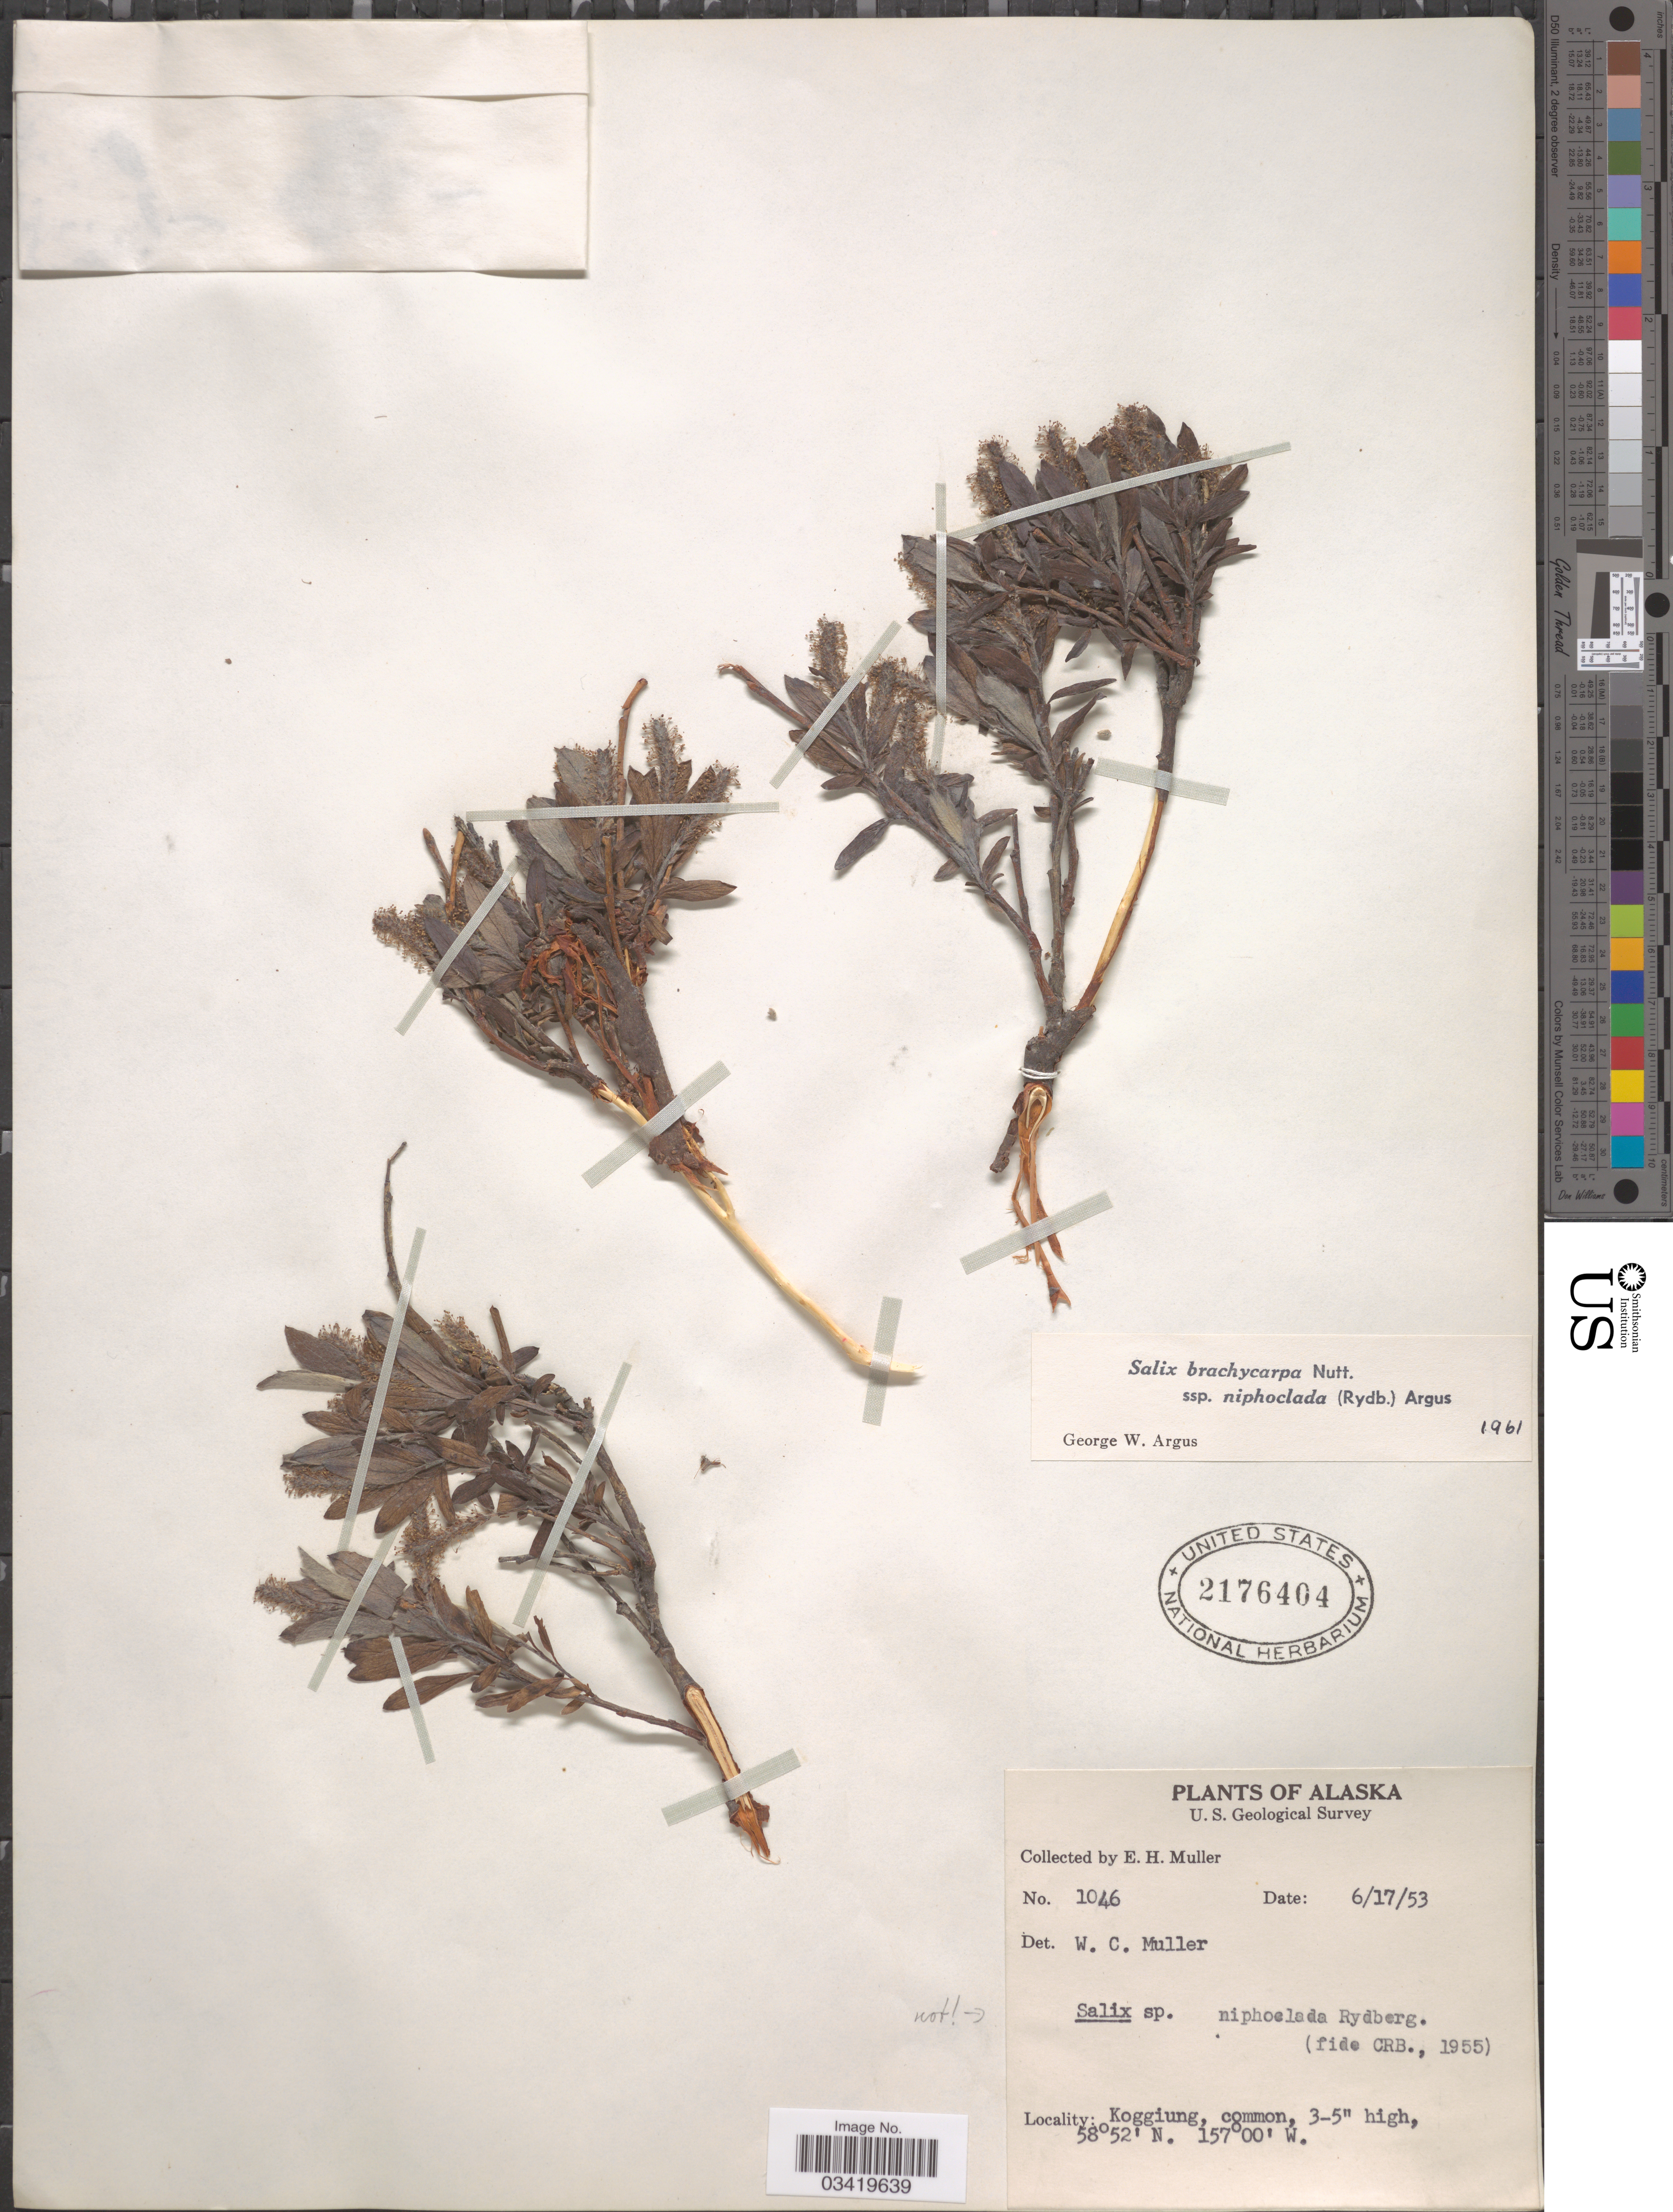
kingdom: Plantae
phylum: Tracheophyta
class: Magnoliopsida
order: Malpighiales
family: Salicaceae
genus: Salix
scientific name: Salix brachycarpa subsp. niphoclada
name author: (Rydb.) Argus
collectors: E. H. Muller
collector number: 1046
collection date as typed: Transcribed d/m/y: 17/6/53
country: United States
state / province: Alaska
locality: Koggiung.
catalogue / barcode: US 2176404